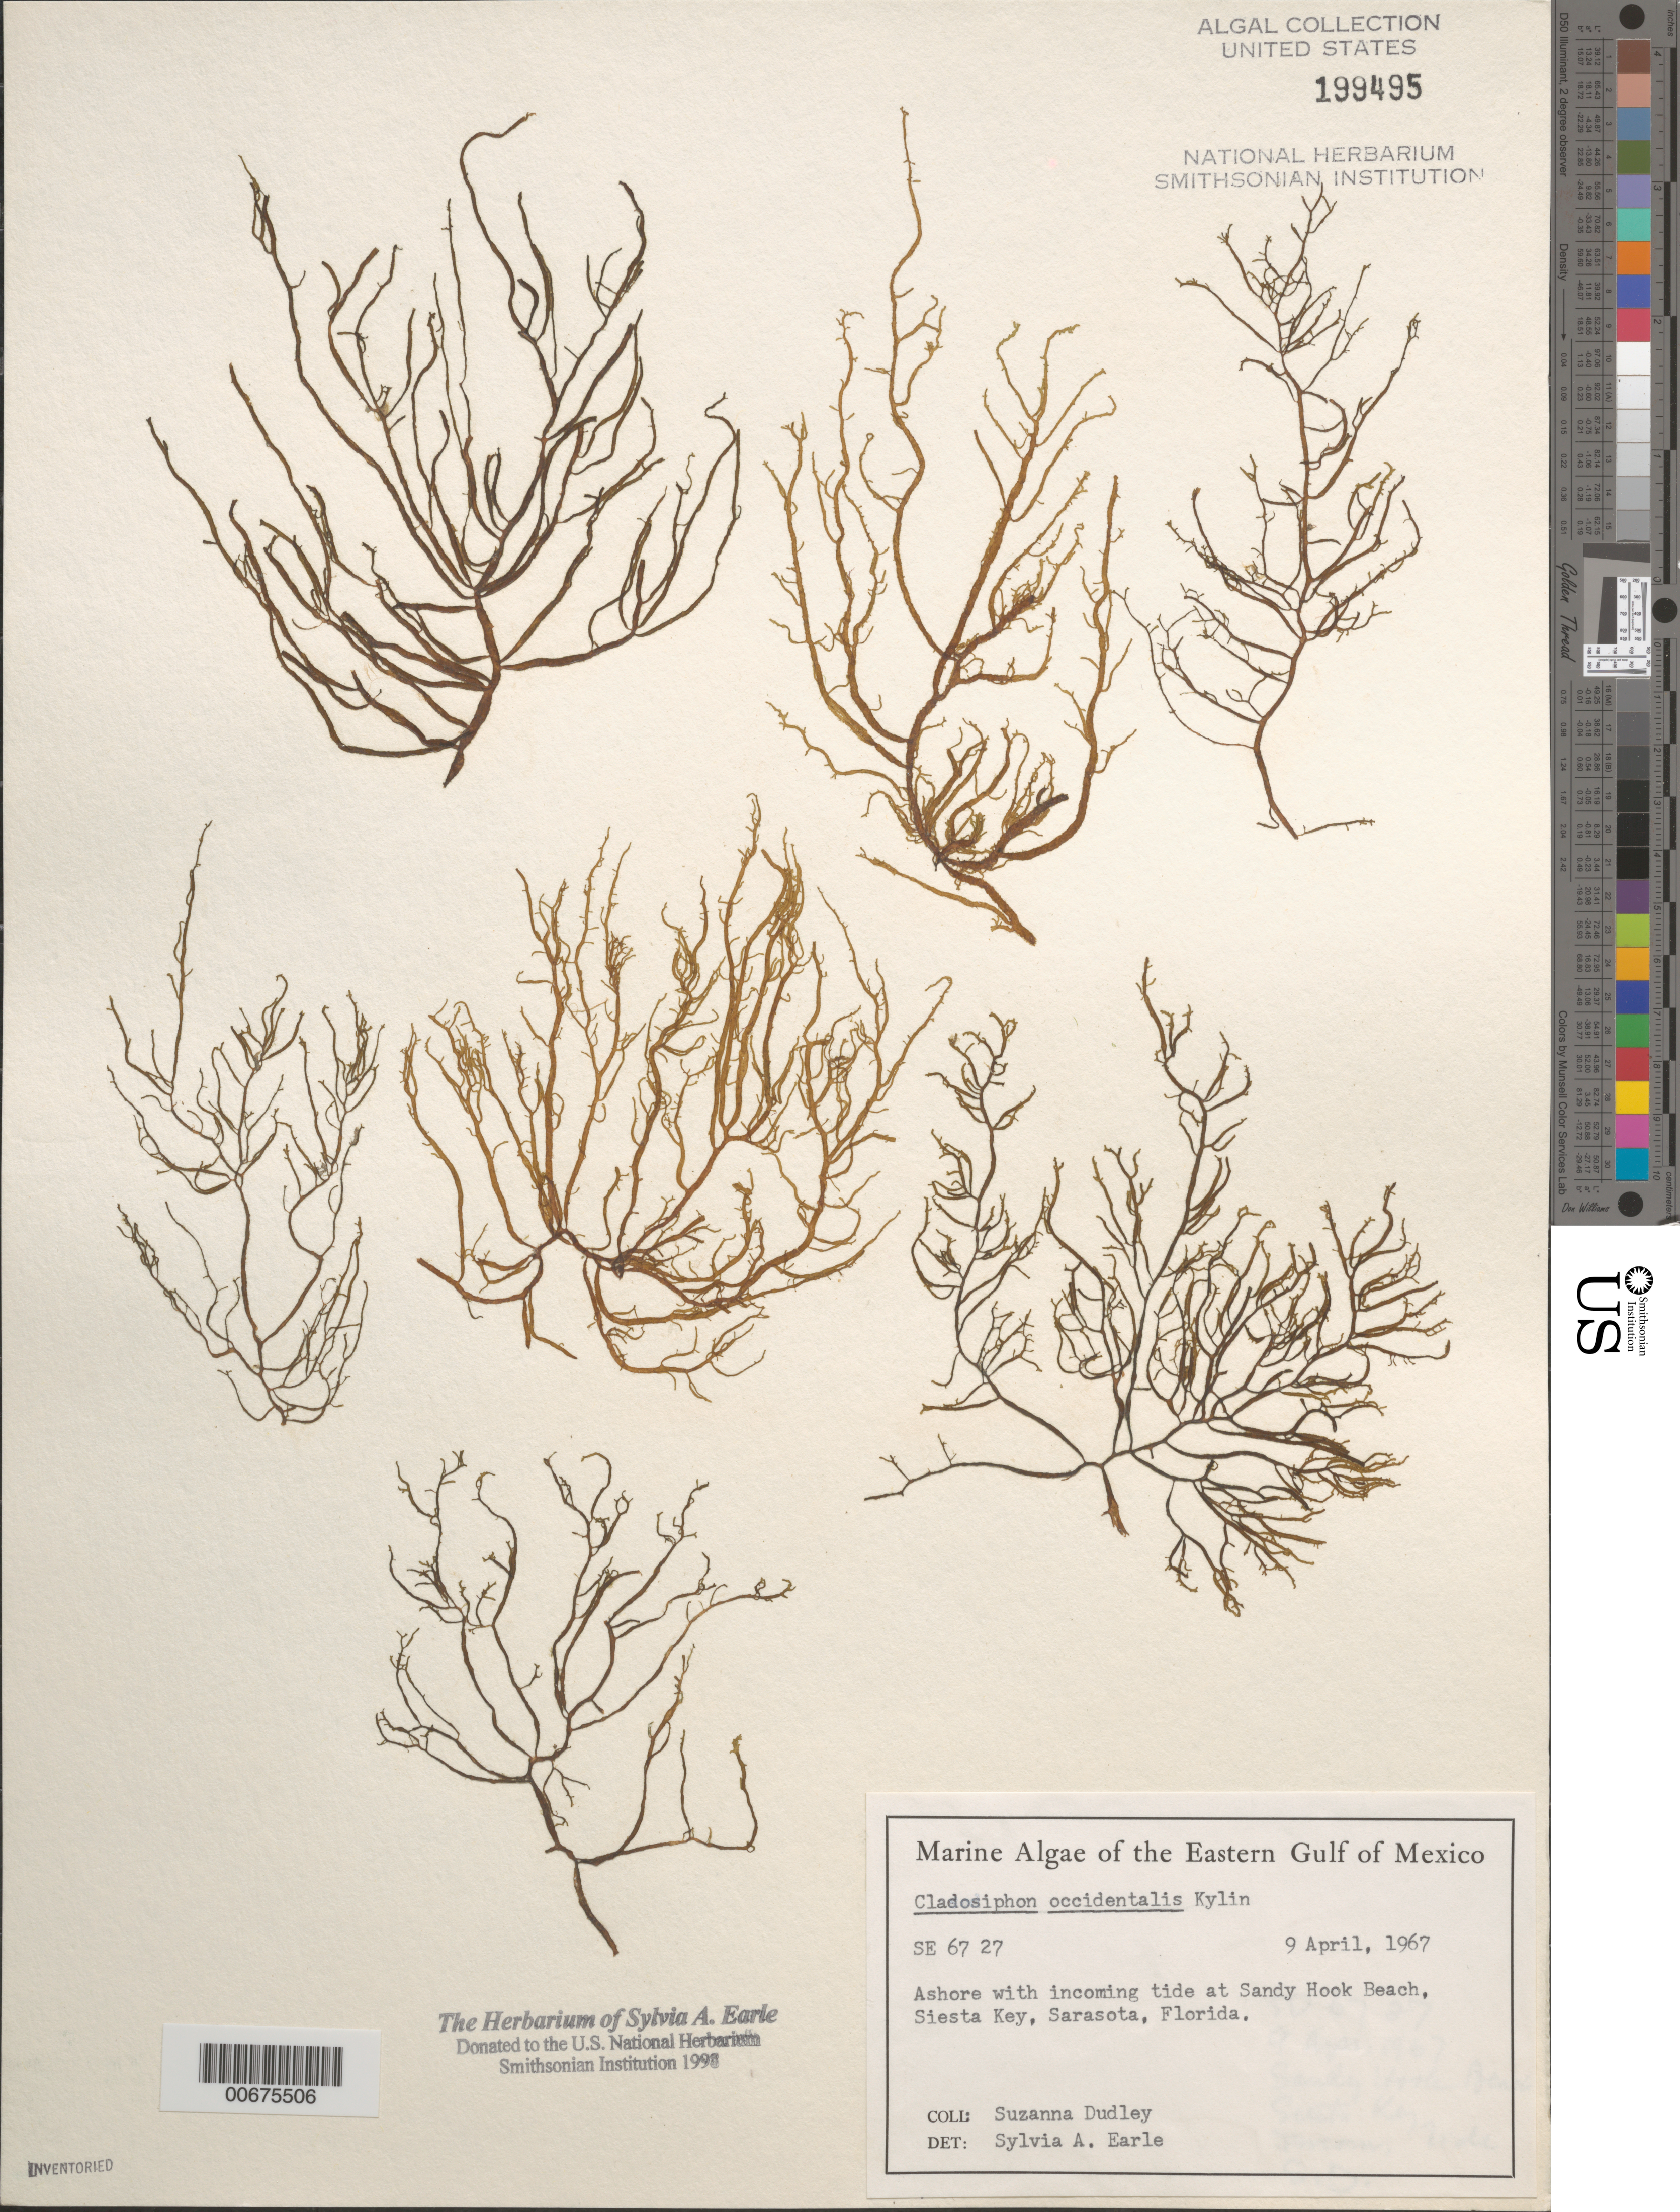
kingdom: Chromista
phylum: Ochrophyta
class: Phaeophyceae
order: Ectocarpales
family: Chordariaceae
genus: Cladosiphon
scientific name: Cladosiphon occidentalis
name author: Kylin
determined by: Earle, S. A.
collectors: S. Dudley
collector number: SD 67 27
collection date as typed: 09 Apr 1967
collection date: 1967-04-09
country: United States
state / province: Florida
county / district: Sarasota County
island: Siesta Key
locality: Sandy Hook Beach, Sarasota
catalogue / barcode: US 199495